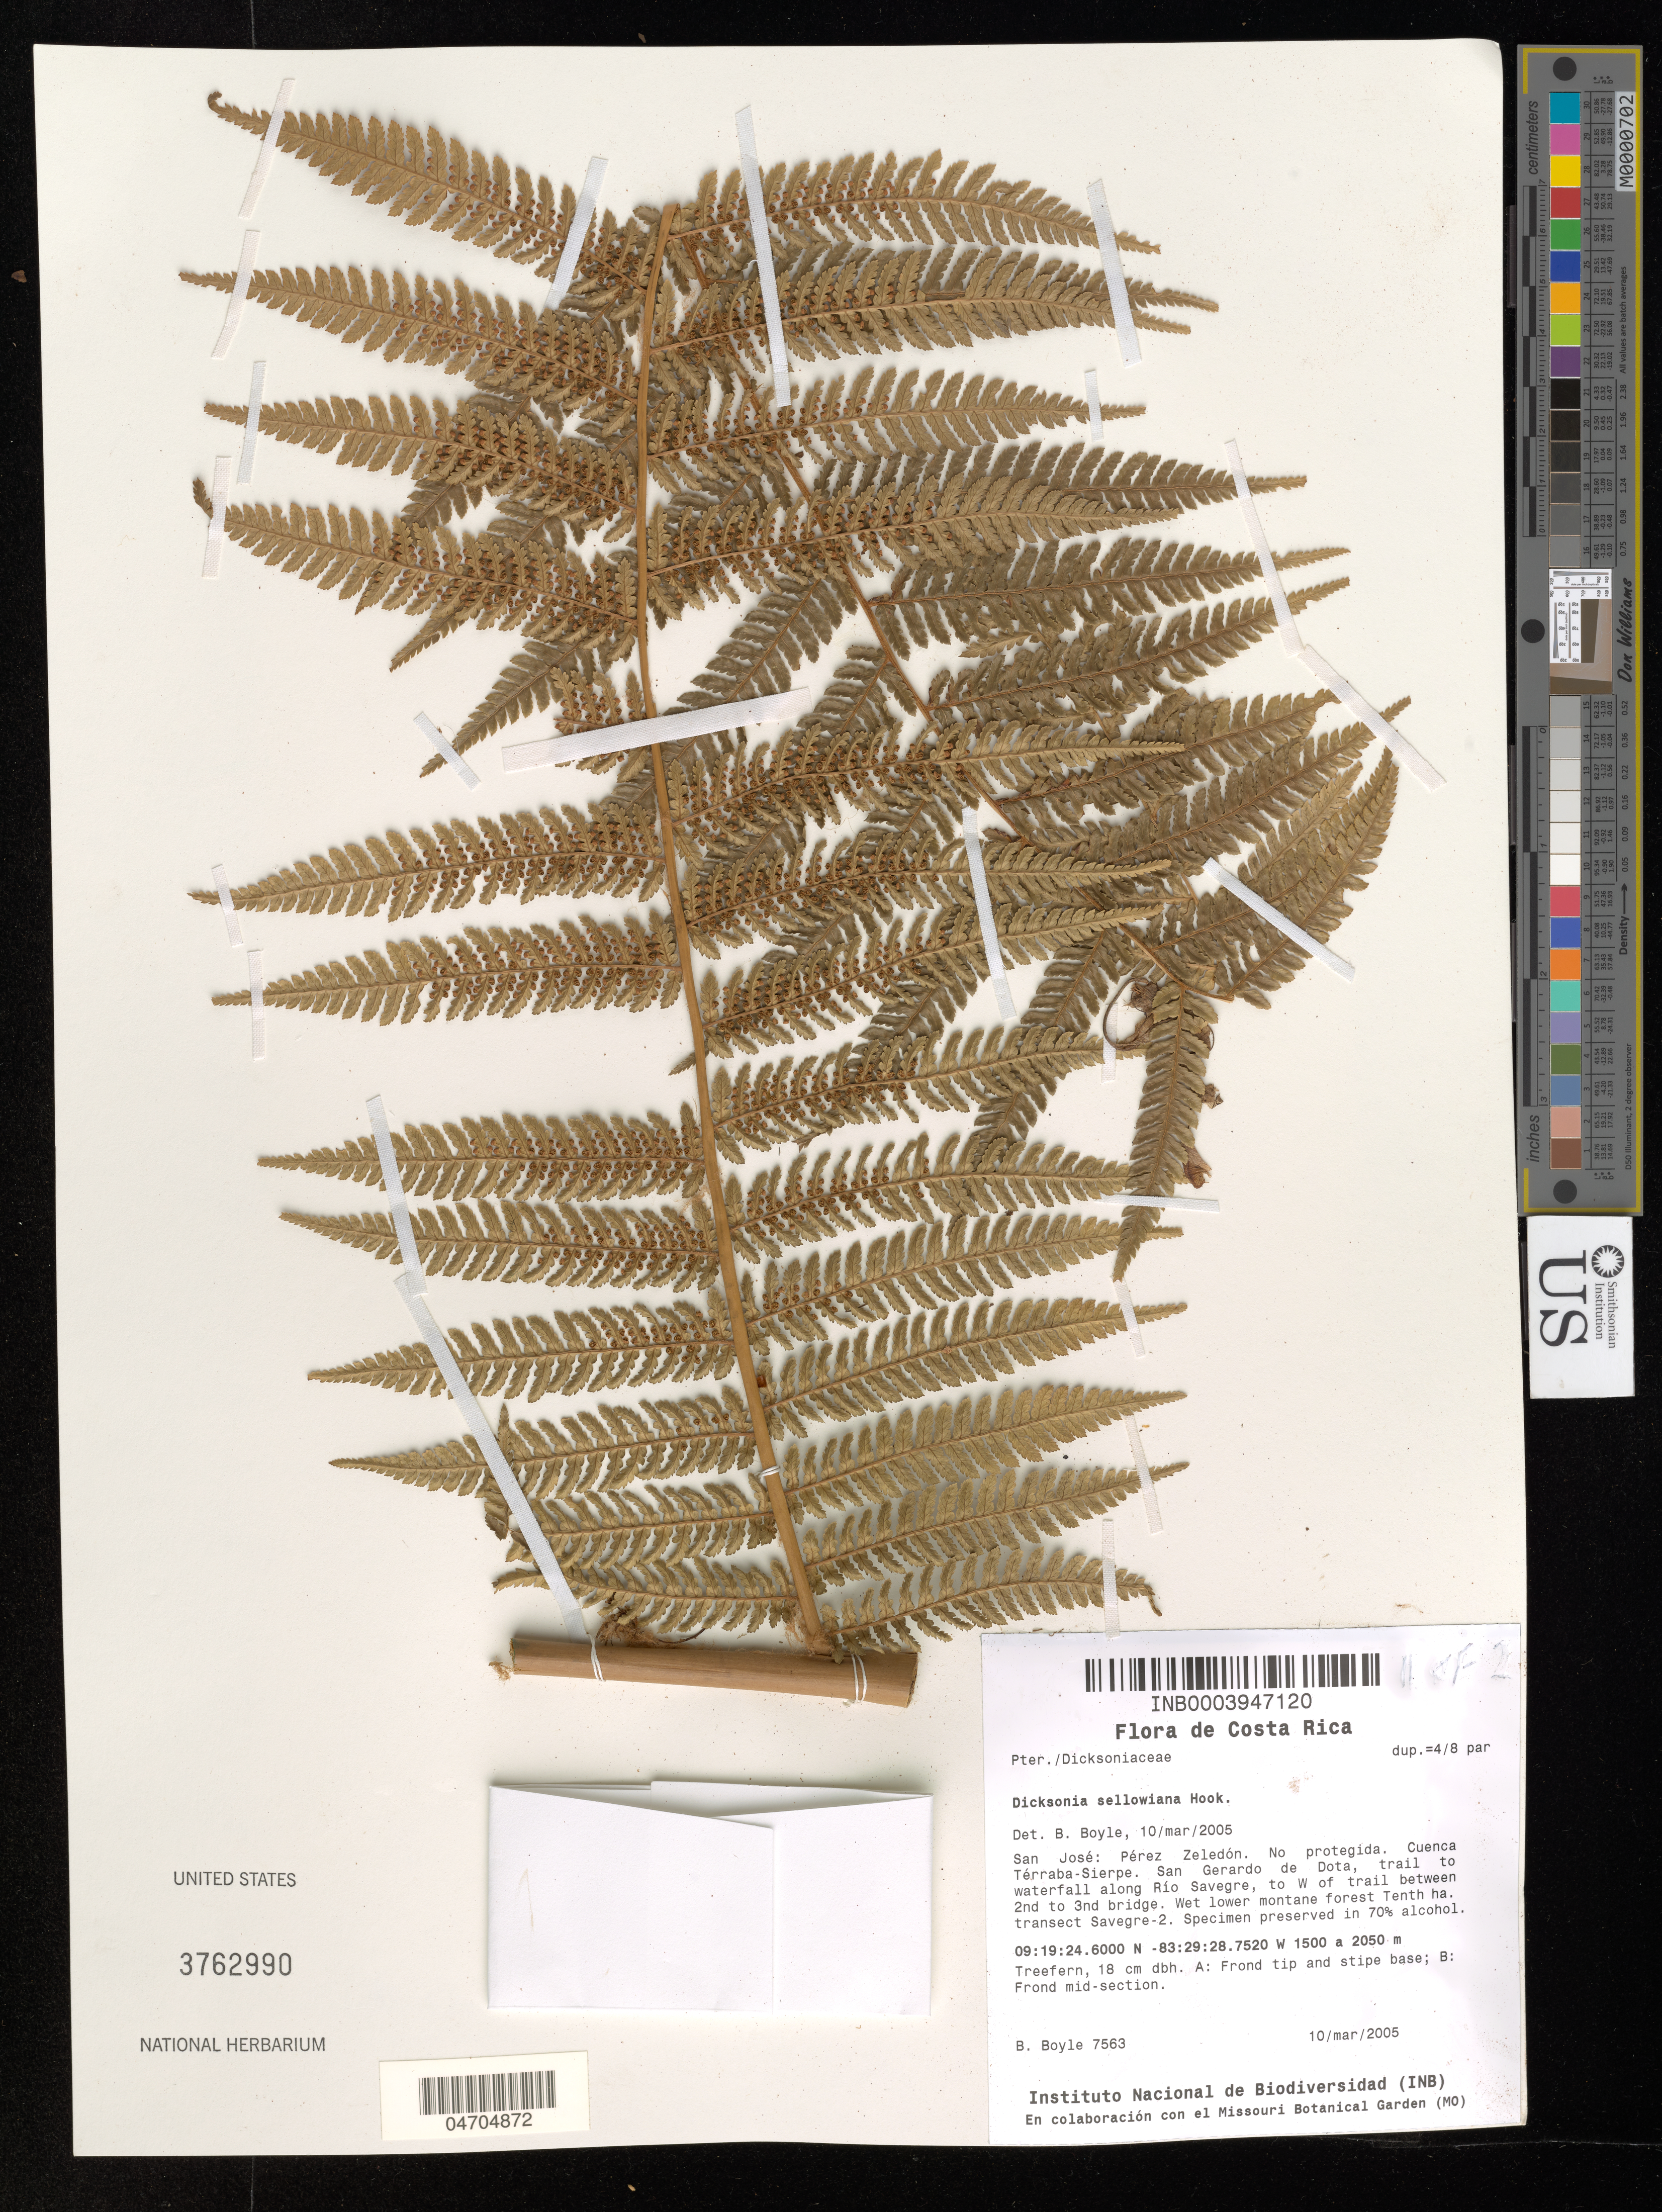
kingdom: Plantae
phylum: Tracheophyta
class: Polypodiopsida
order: Cyatheales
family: Dicksoniaceae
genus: Dicksonia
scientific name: Dicksonia sellowiana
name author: Hook.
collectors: B. Boyle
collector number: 7563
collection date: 2005-03-10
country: Costa Rica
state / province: San José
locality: Pérez Zeledón. No protegida. Cuenca Térraba-Sierpe. San Gerardo de Dota, trail to waterfall along Río Savegre, to W of trail between 2nd to 3nd bridge. Wet montane forest Tenth ha. transect Savegre-2.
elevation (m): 1500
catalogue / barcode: US 3762990